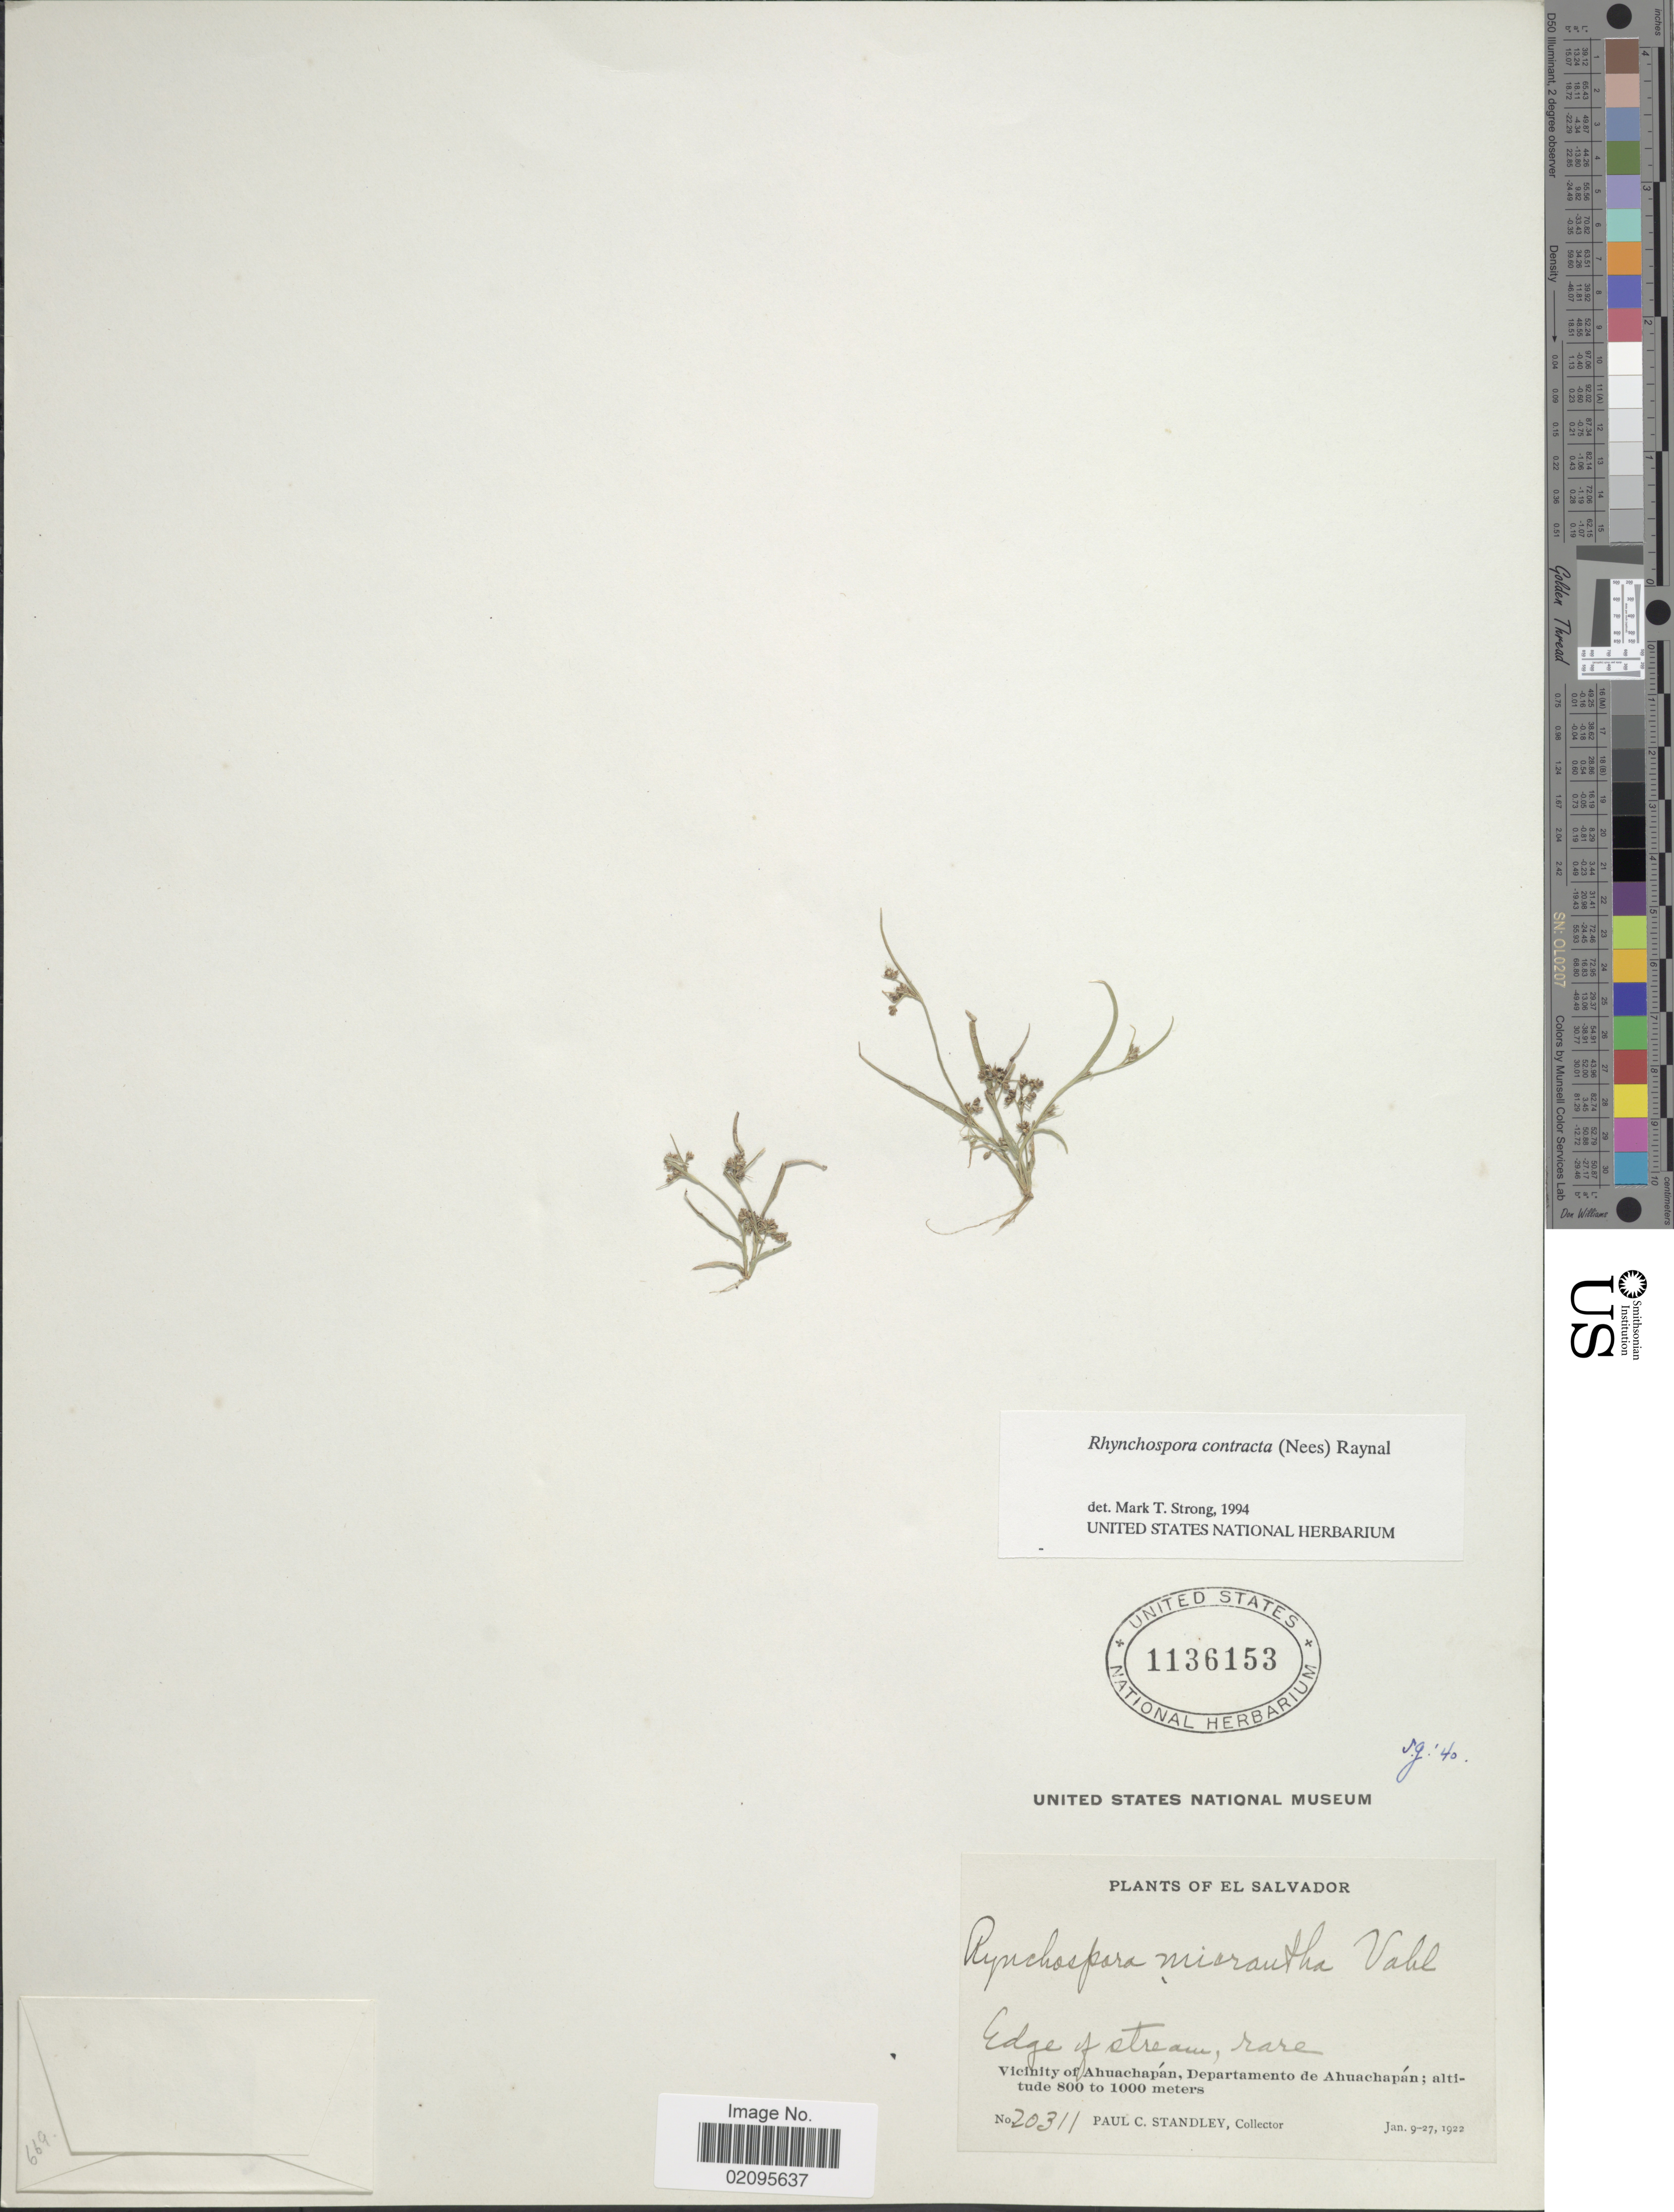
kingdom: Plantae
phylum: Tracheophyta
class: Liliopsida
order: Poales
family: Cyperaceae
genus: Rhynchospora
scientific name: Rhynchospora contracta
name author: (Nees) J. Raynal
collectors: P. C. Standley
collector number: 20311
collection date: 1922-01-09/1922-01-27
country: El Salvador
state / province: Ahuachapan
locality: Edge of stream, rare, Vicinity of Ahuachapan.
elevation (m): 800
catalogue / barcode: US 1136153